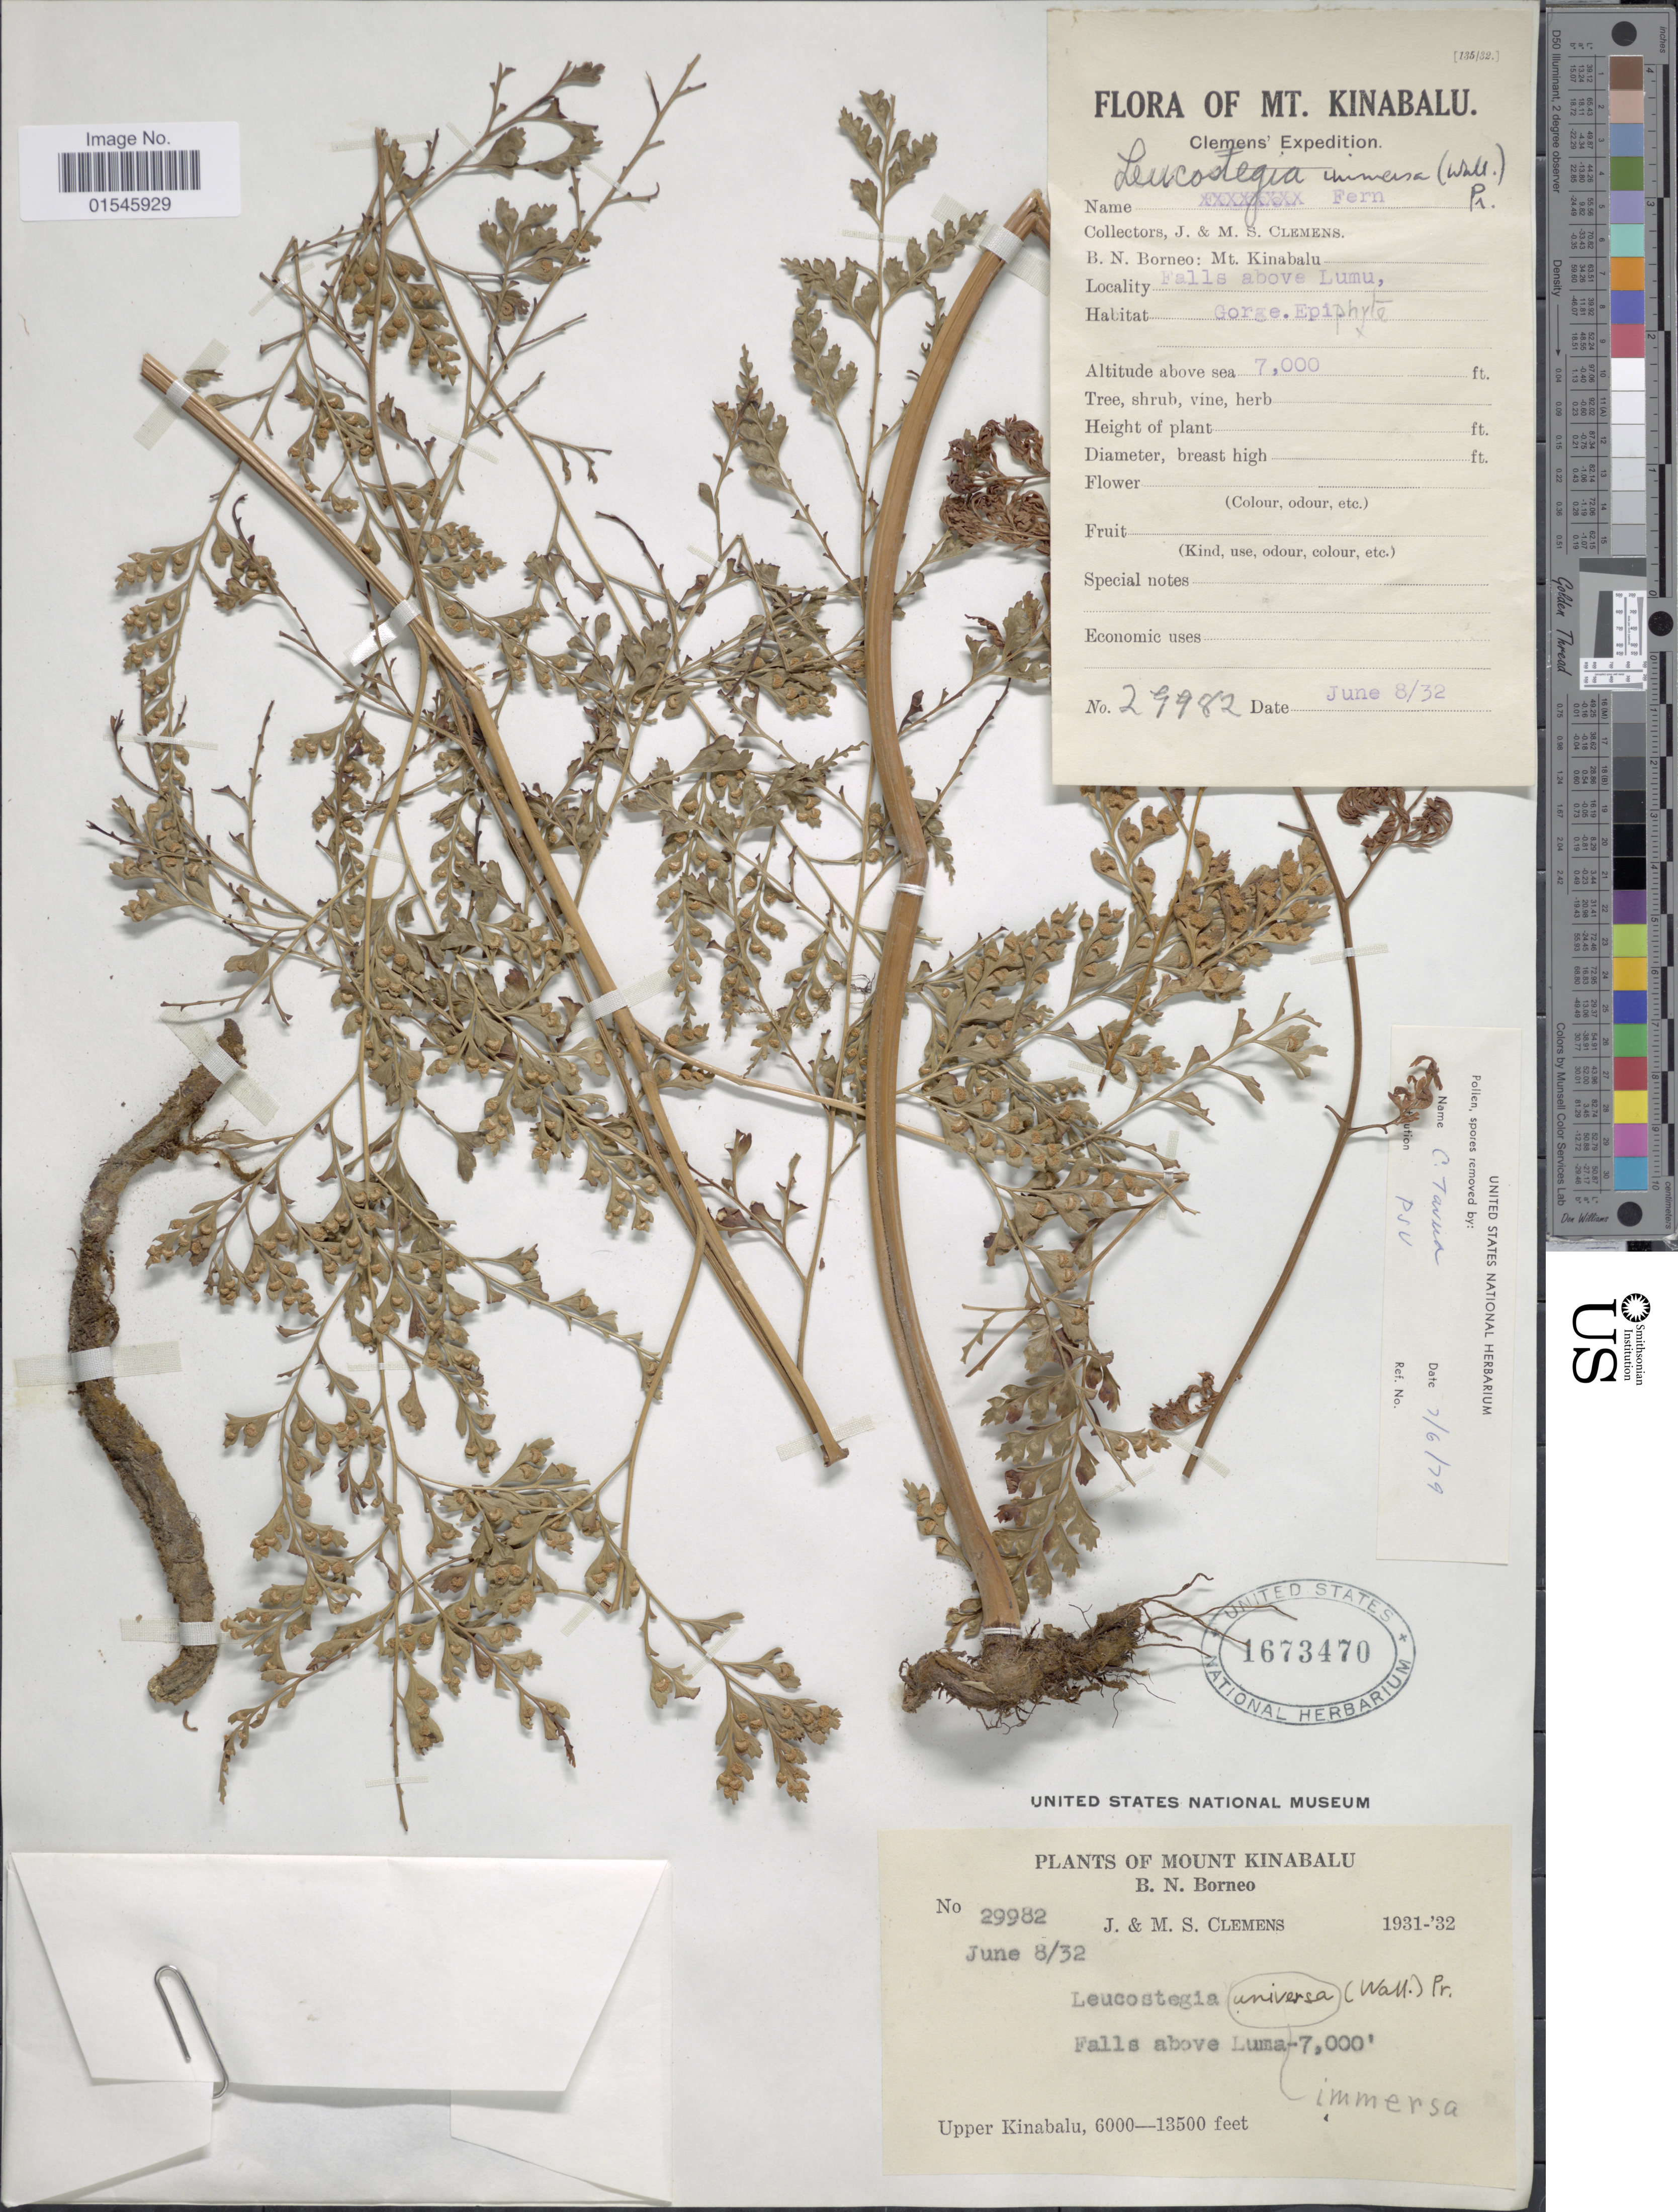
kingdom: Plantae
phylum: Tracheophyta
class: Polypodiopsida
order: Polypodiales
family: Hypodematiaceae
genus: Leucostegia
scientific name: Leucostegia truncata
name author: (D. Don) Fraser-Jenk.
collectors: J. Clemens & M. S. Clemens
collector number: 29982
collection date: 1932-06-08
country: Malaysia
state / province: Sabah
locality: Mount KInabalu, B.N. Borneo, Falls above Luma, Upper Kinabalu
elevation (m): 2134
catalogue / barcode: US 1673470